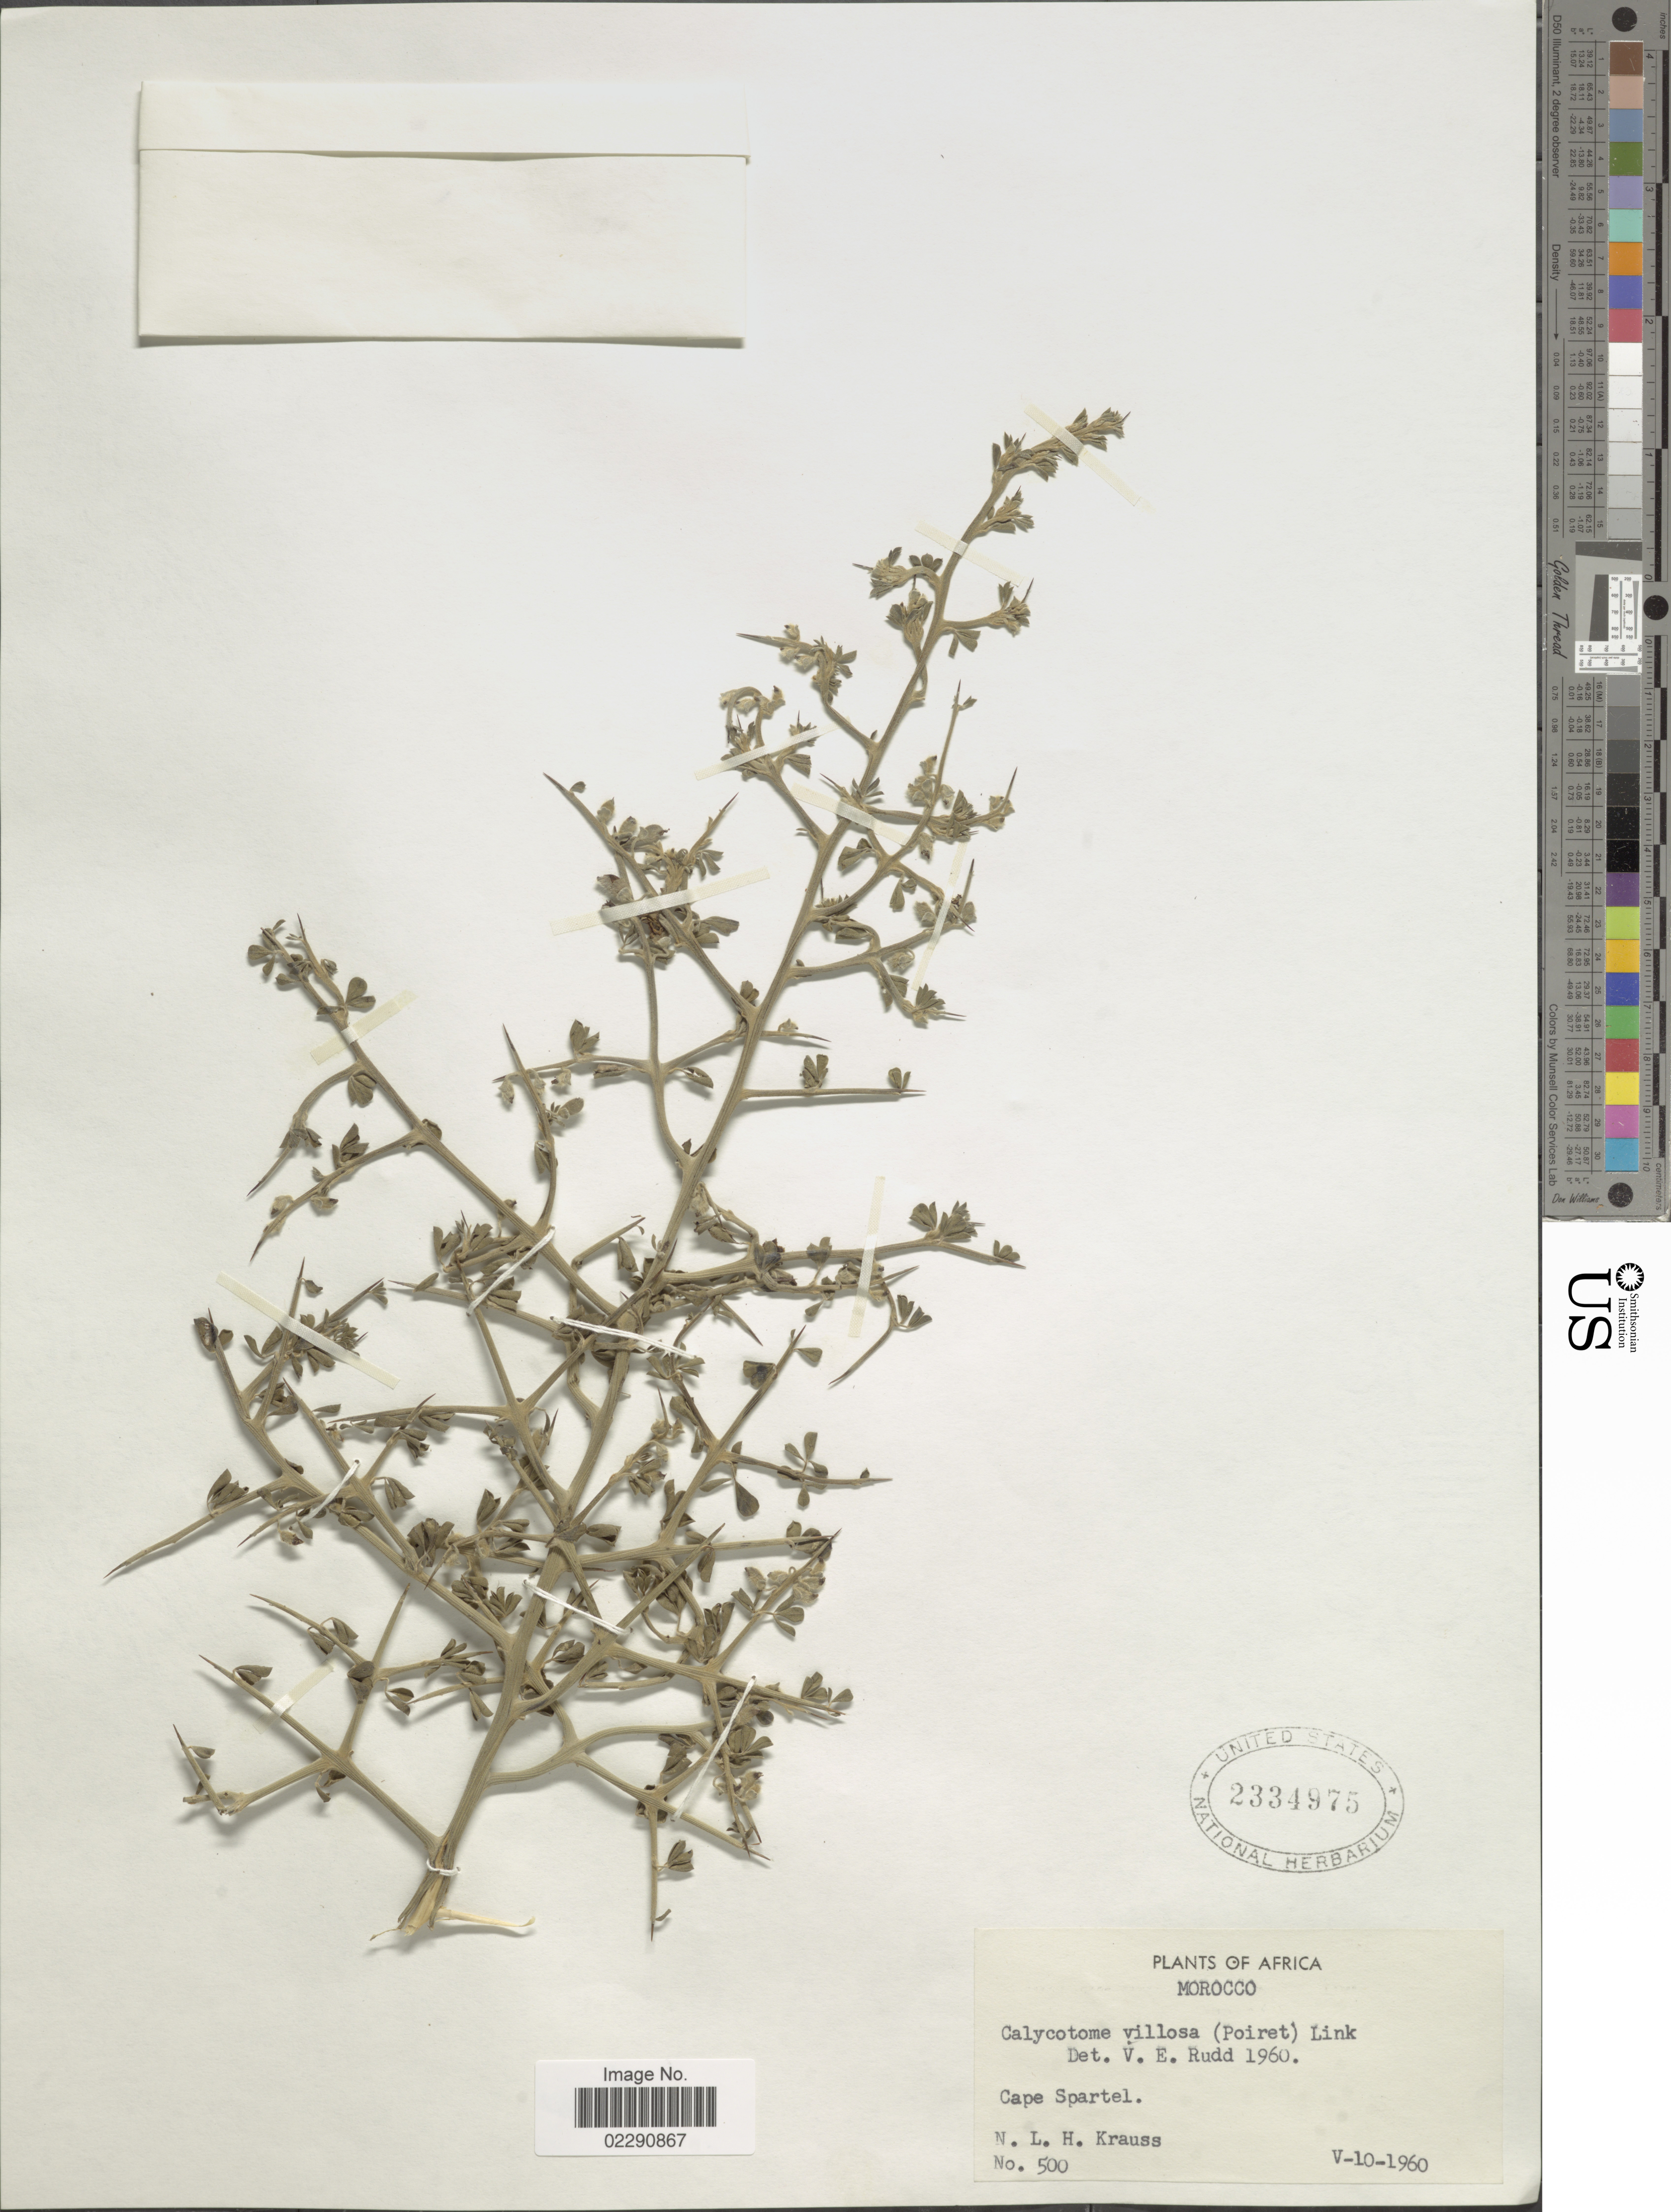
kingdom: Plantae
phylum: Tracheophyta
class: Magnoliopsida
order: Fabales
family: Fabaceae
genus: Calicotome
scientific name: Calicotome villosa var. villosa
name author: (Poir.) Link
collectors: N. Krauss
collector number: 500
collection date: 1960-05-10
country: Morocco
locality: Africa, Cape Spartel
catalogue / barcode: US 2334975